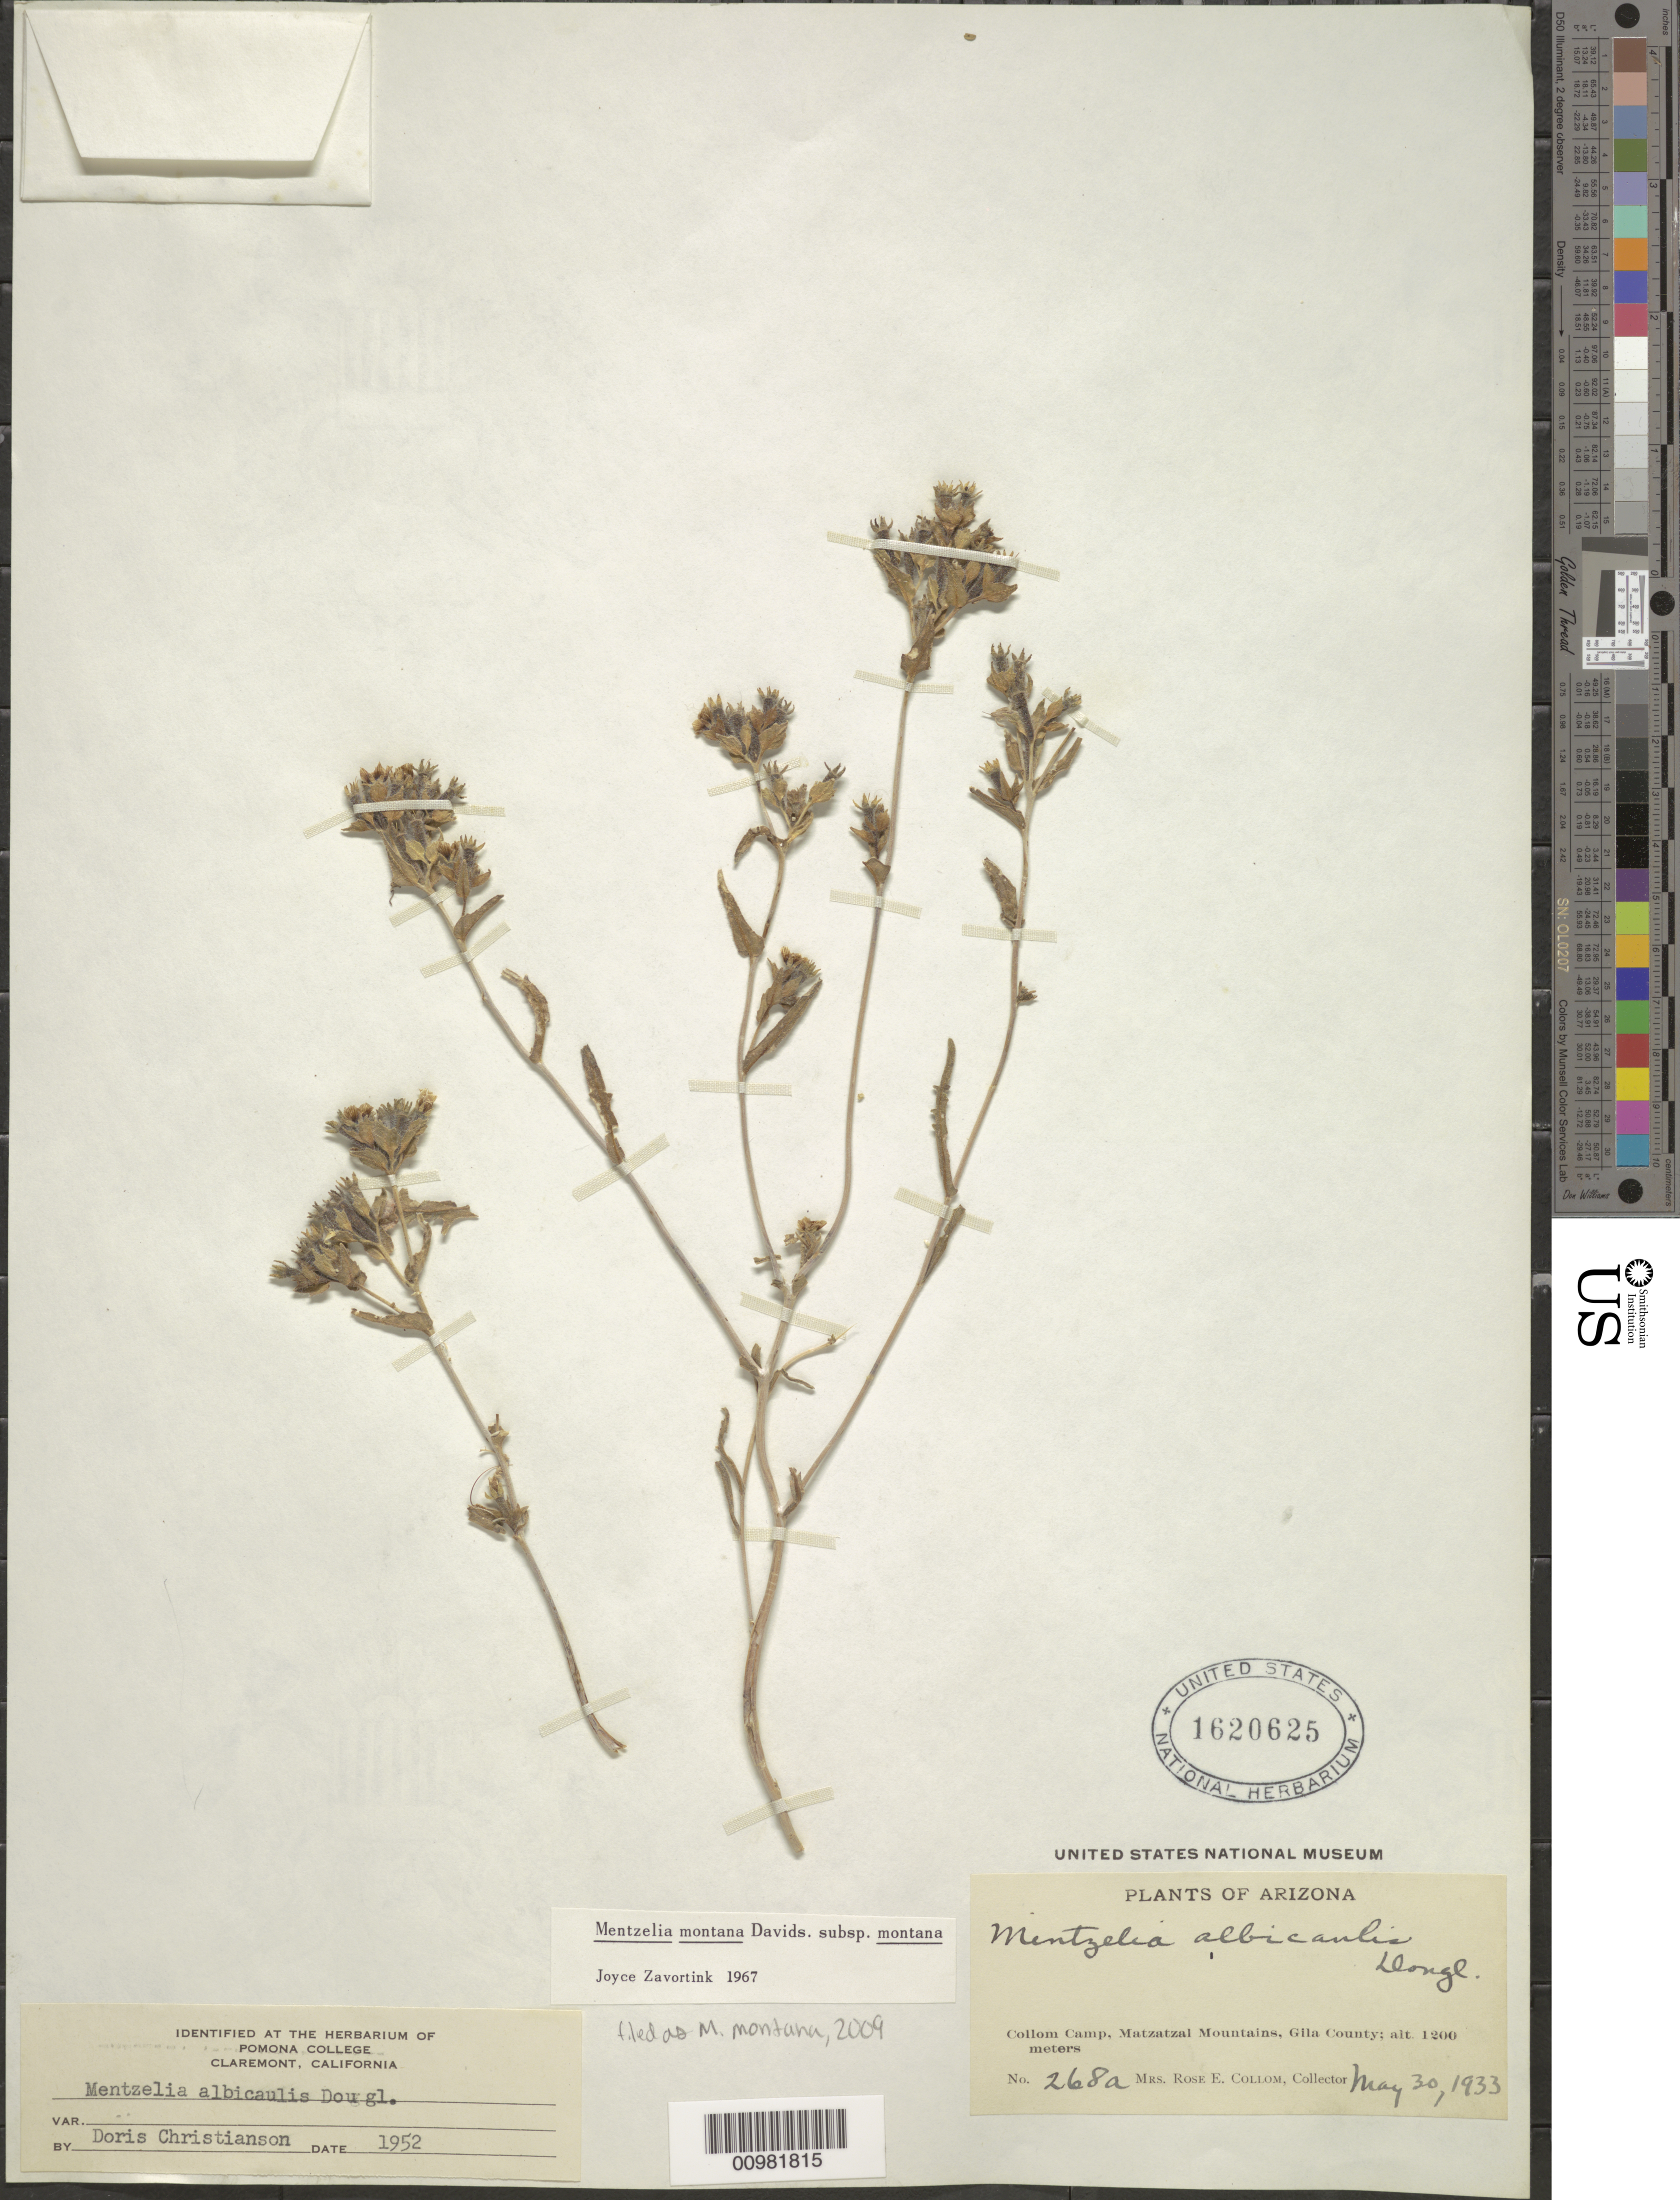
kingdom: Plantae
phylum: Tracheophyta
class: Magnoliopsida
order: Cornales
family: Loasaceae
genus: Mentzelia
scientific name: Mentzelia montana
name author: (Davidson) Davidson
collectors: R. E. Collom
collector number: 268a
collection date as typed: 30 May 1933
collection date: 1933-05-30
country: United States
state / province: Arizona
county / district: Gila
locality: Collom Camp, Matzarzal Mts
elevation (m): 1200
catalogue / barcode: US 1620625